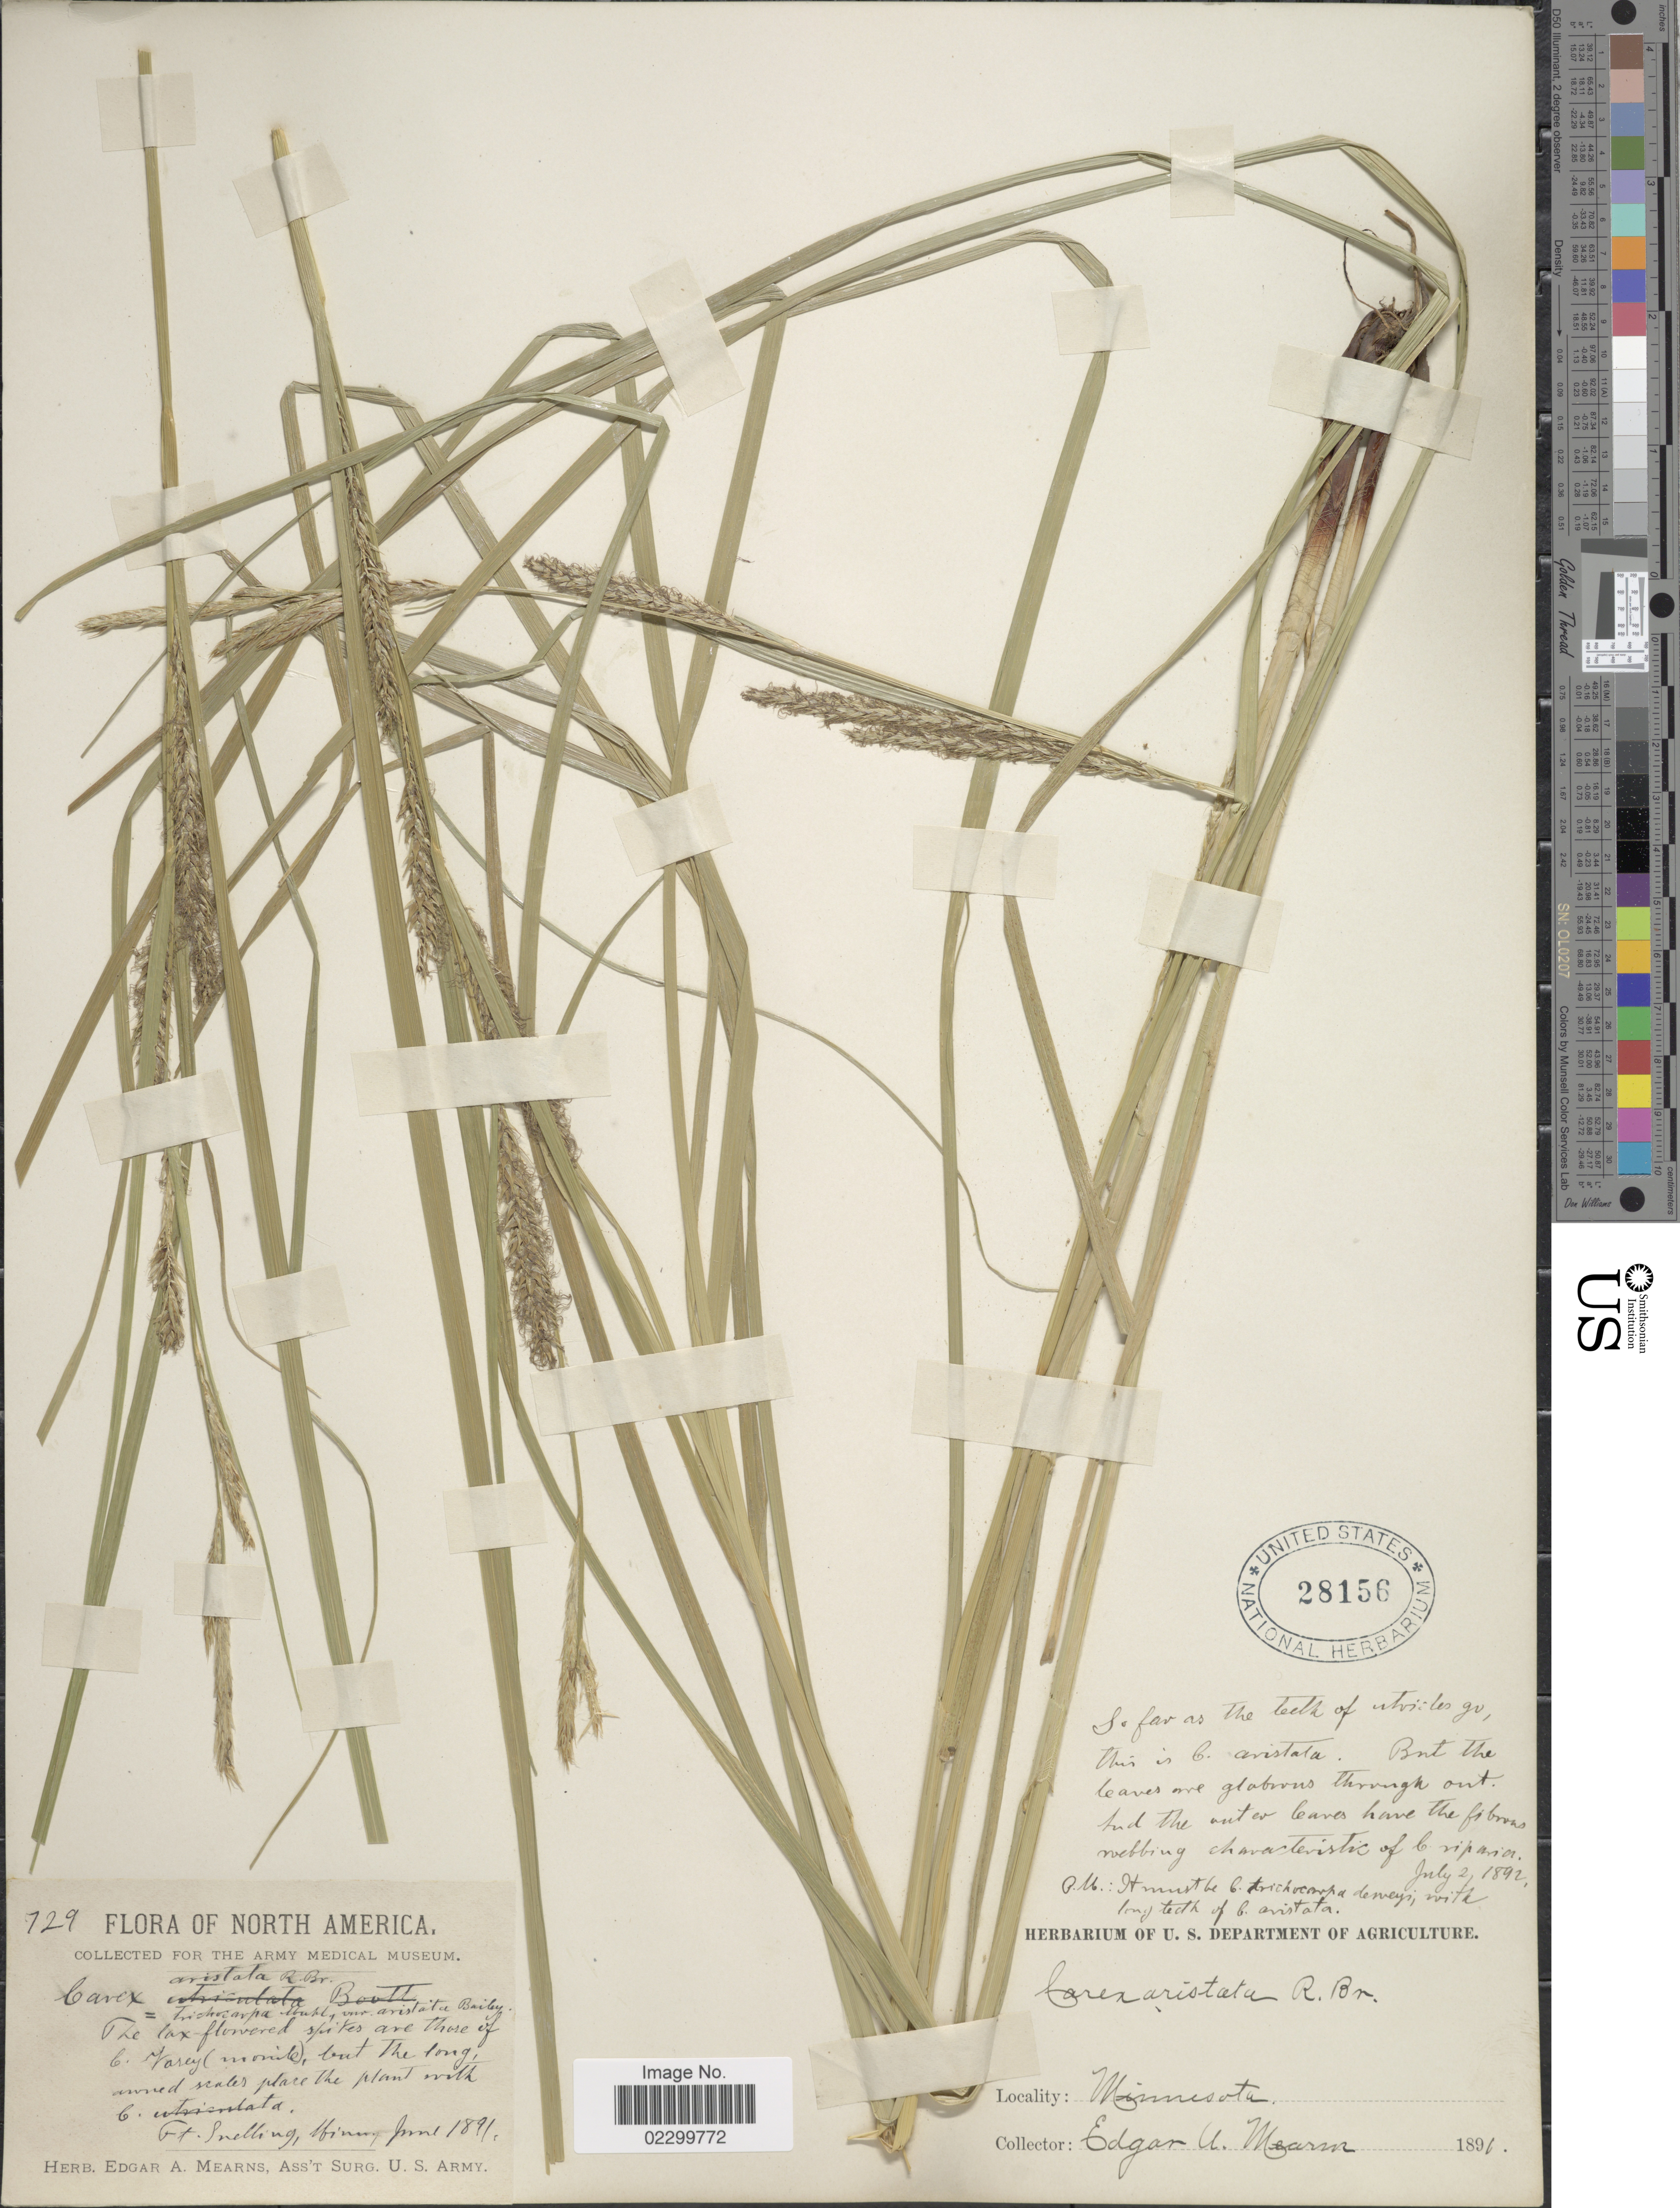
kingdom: Plantae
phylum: Tracheophyta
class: Liliopsida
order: Poales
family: Cyperaceae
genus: Carex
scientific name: Carex atherodes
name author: Spreng.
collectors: E. A. Mearns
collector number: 729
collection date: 1891-06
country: United States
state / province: Minnesota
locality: Ft. Snelling.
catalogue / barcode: US 28156